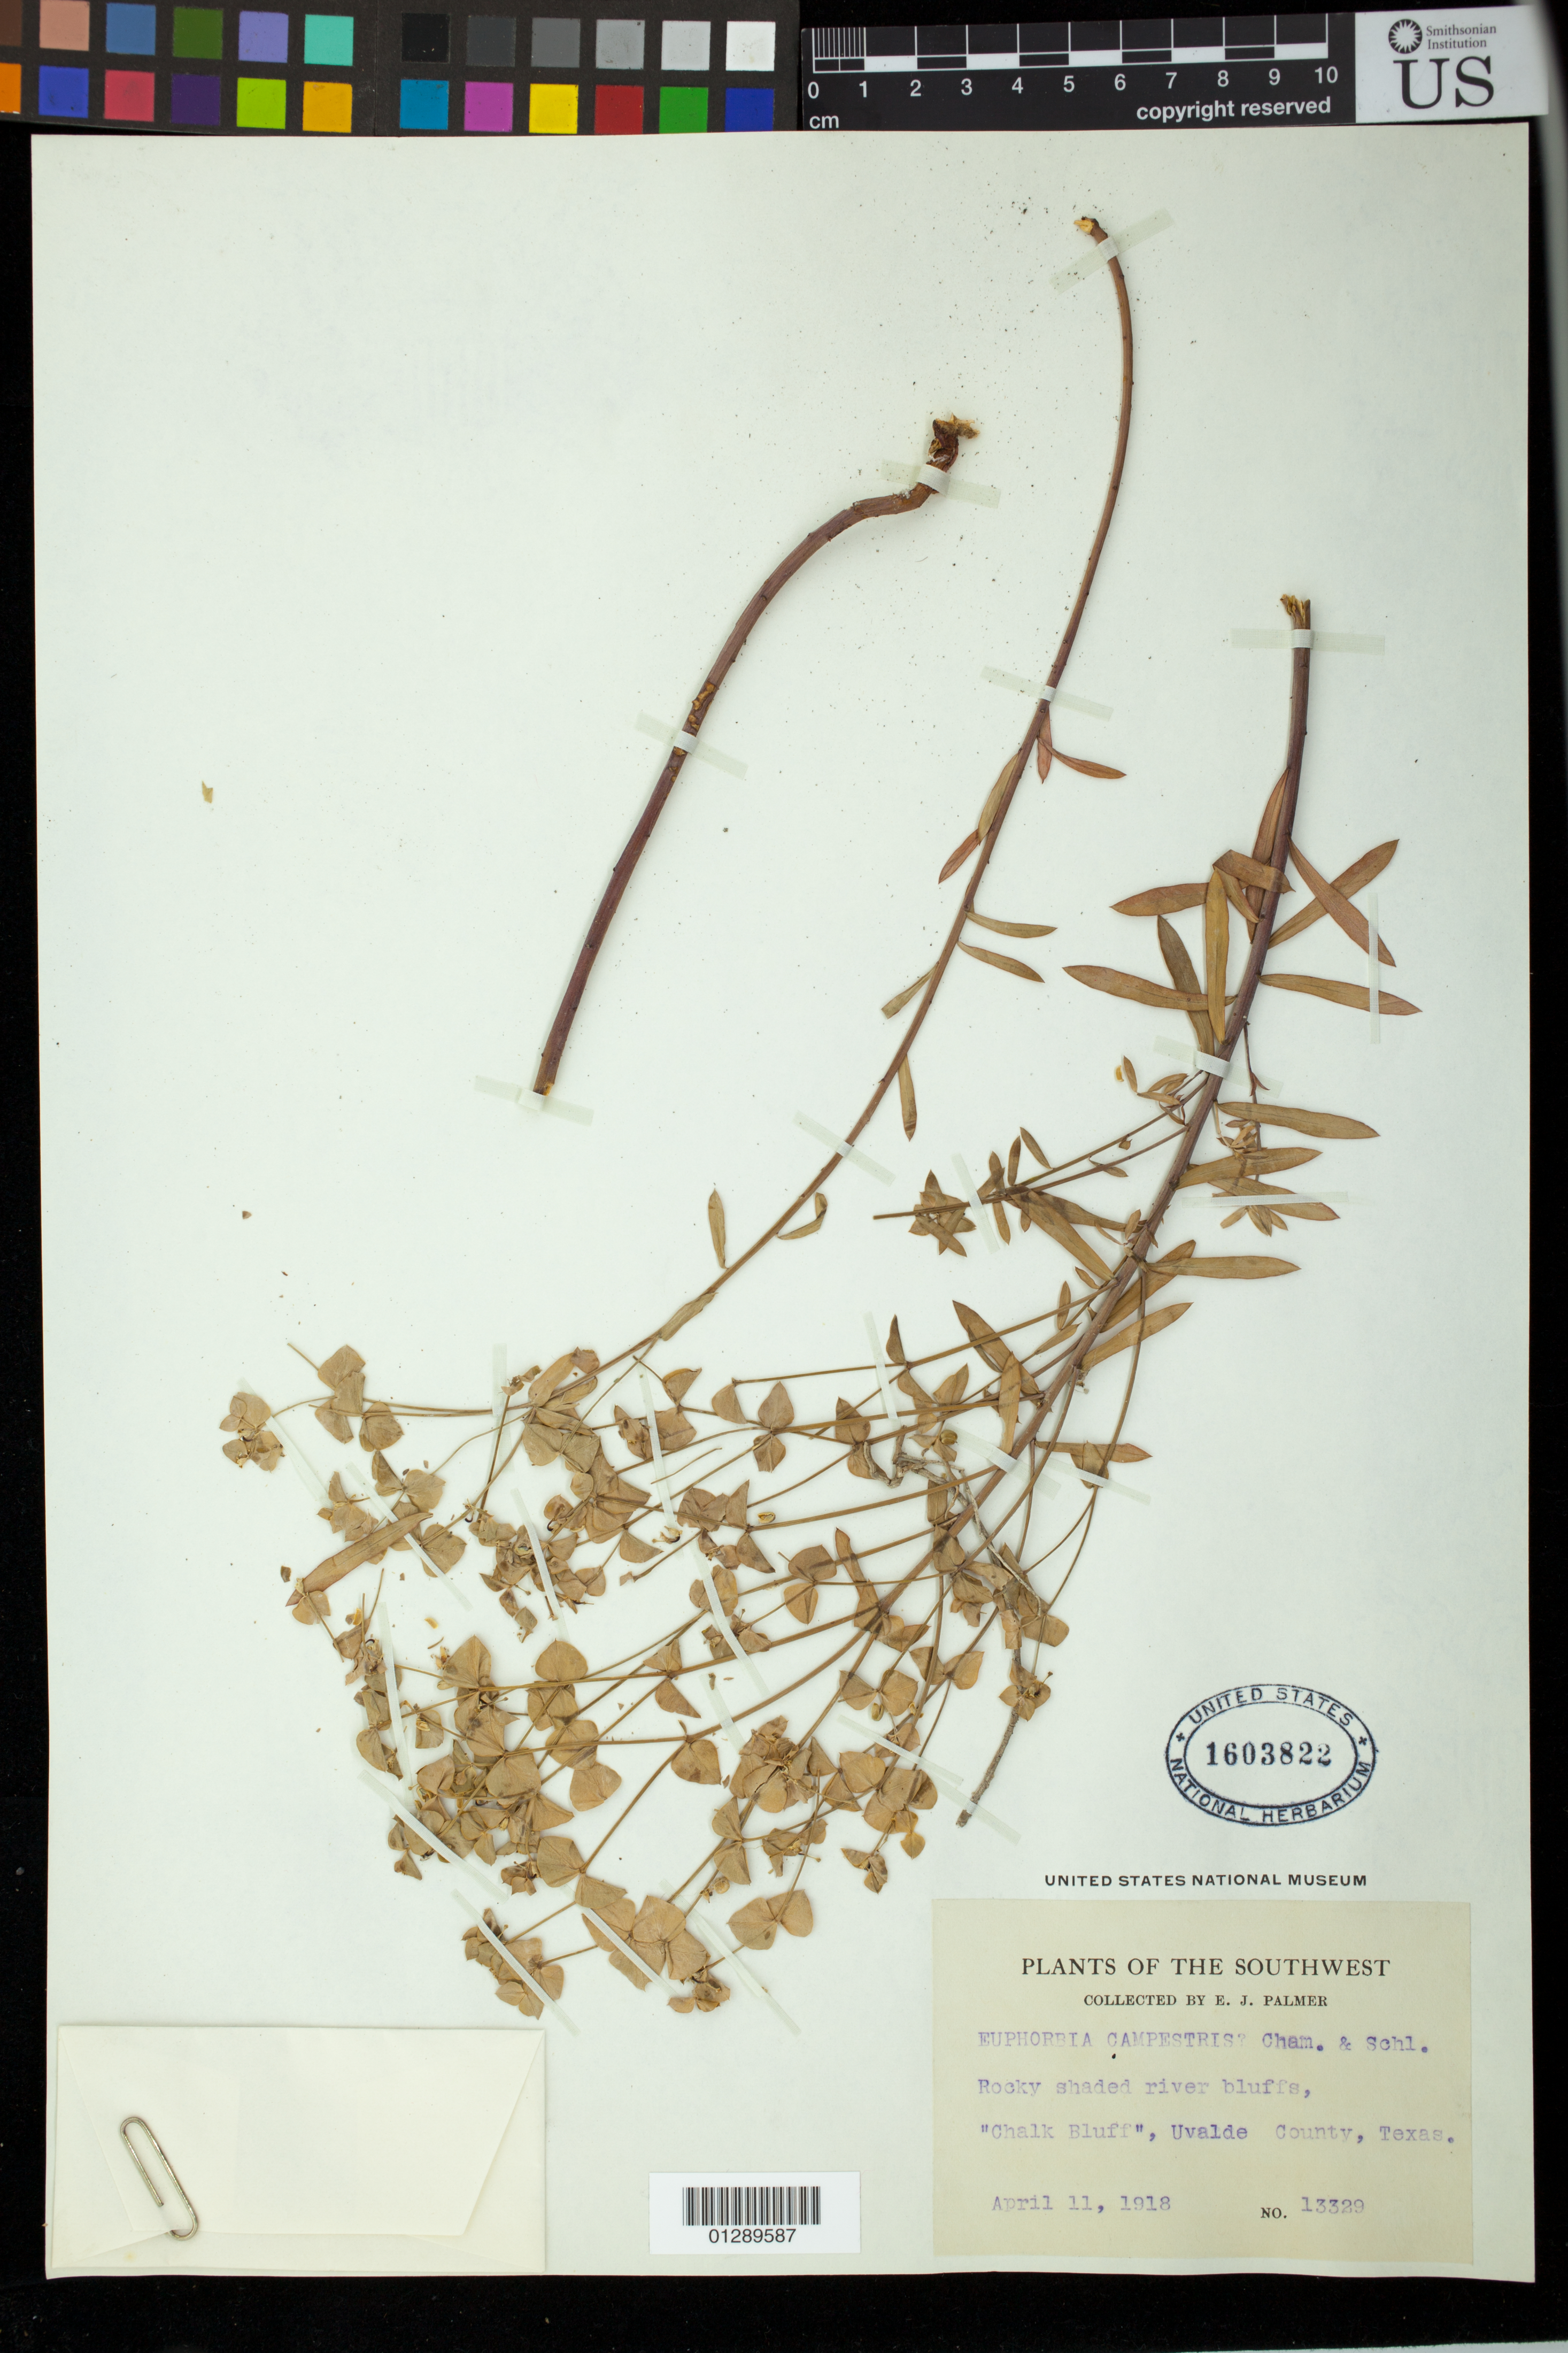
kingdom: Plantae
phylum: Tracheophyta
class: Magnoliopsida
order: Malpighiales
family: Euphorbiaceae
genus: Euphorbia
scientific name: Euphorbia esuliformis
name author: S. Schauer ex Nees & S. Schauer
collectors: E. J. Palmer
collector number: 13329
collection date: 1918-04-11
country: United States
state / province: Texas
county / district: Uvalde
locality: "Chalk Bluff"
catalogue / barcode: US 1603822